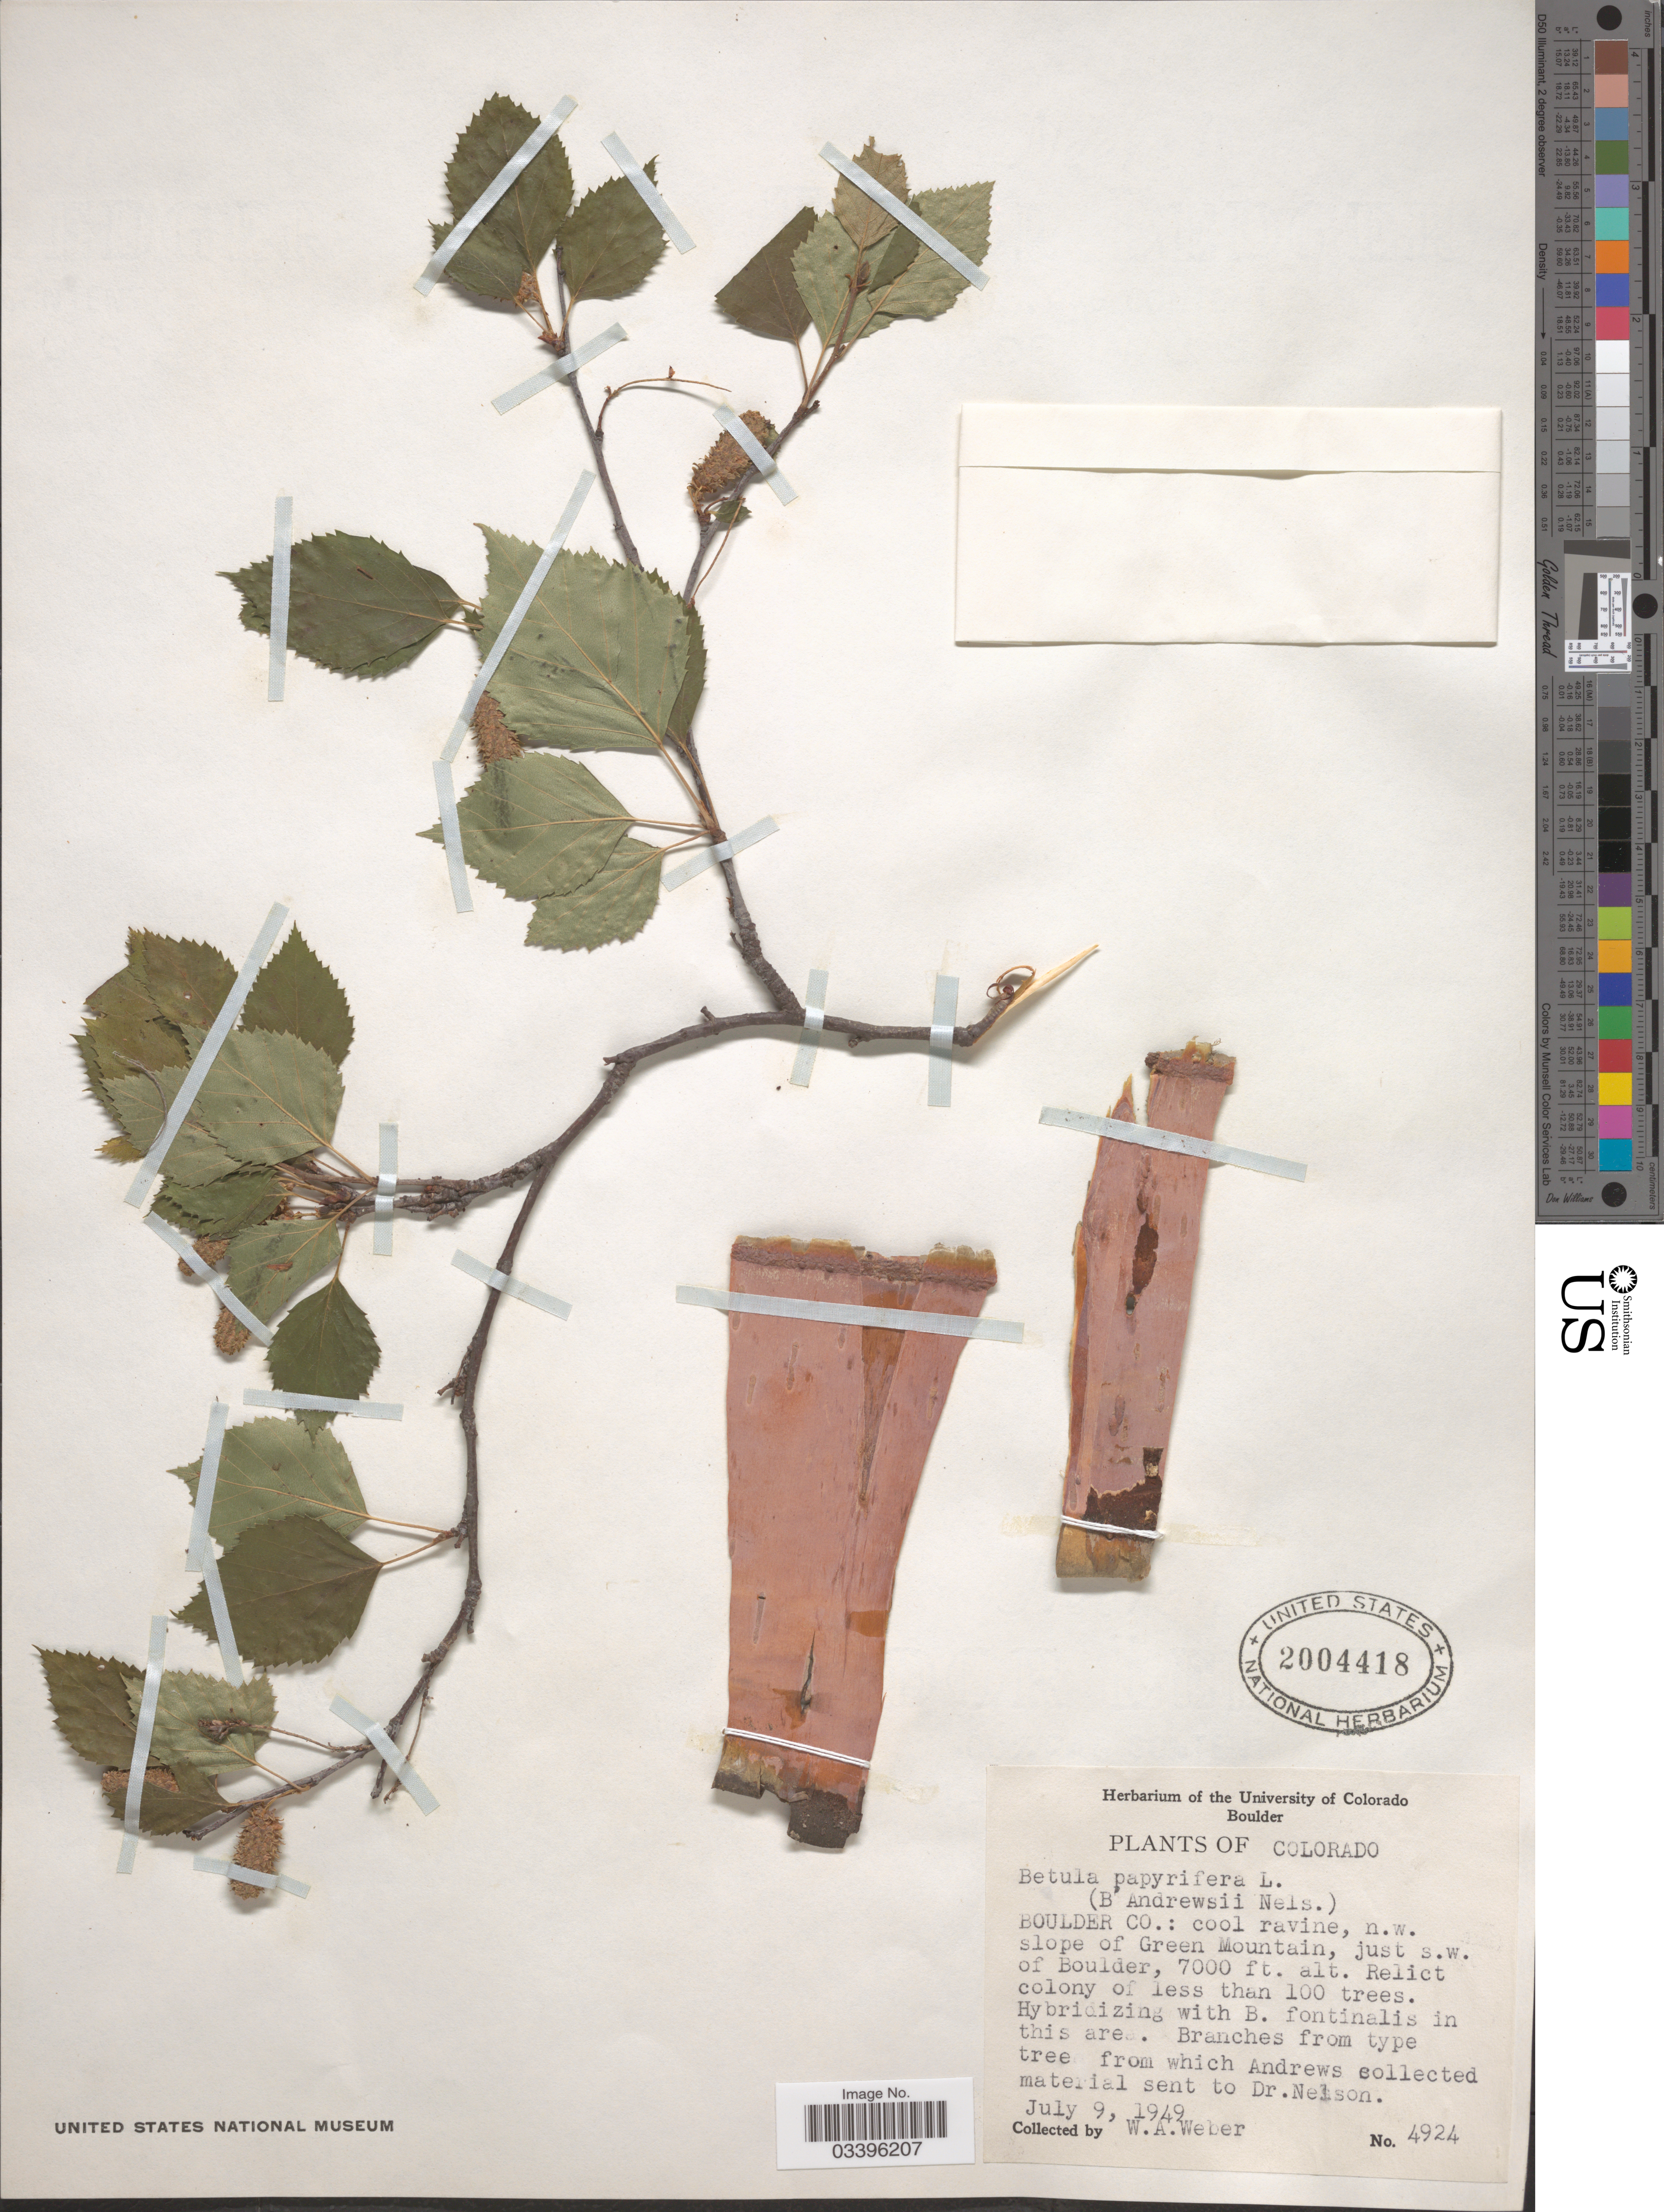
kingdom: Plantae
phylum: Tracheophyta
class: Magnoliopsida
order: Fagales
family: Betulaceae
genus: Betula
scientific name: Betula occidentalis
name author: Hook.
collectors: W. A. Weber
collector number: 4924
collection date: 1949-07-09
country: United States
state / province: Colorado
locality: Boulder Co.: cool ravine, n.w. slope of Green Mountain, just s.w. of Boulder.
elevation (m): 2134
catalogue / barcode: US 2004418